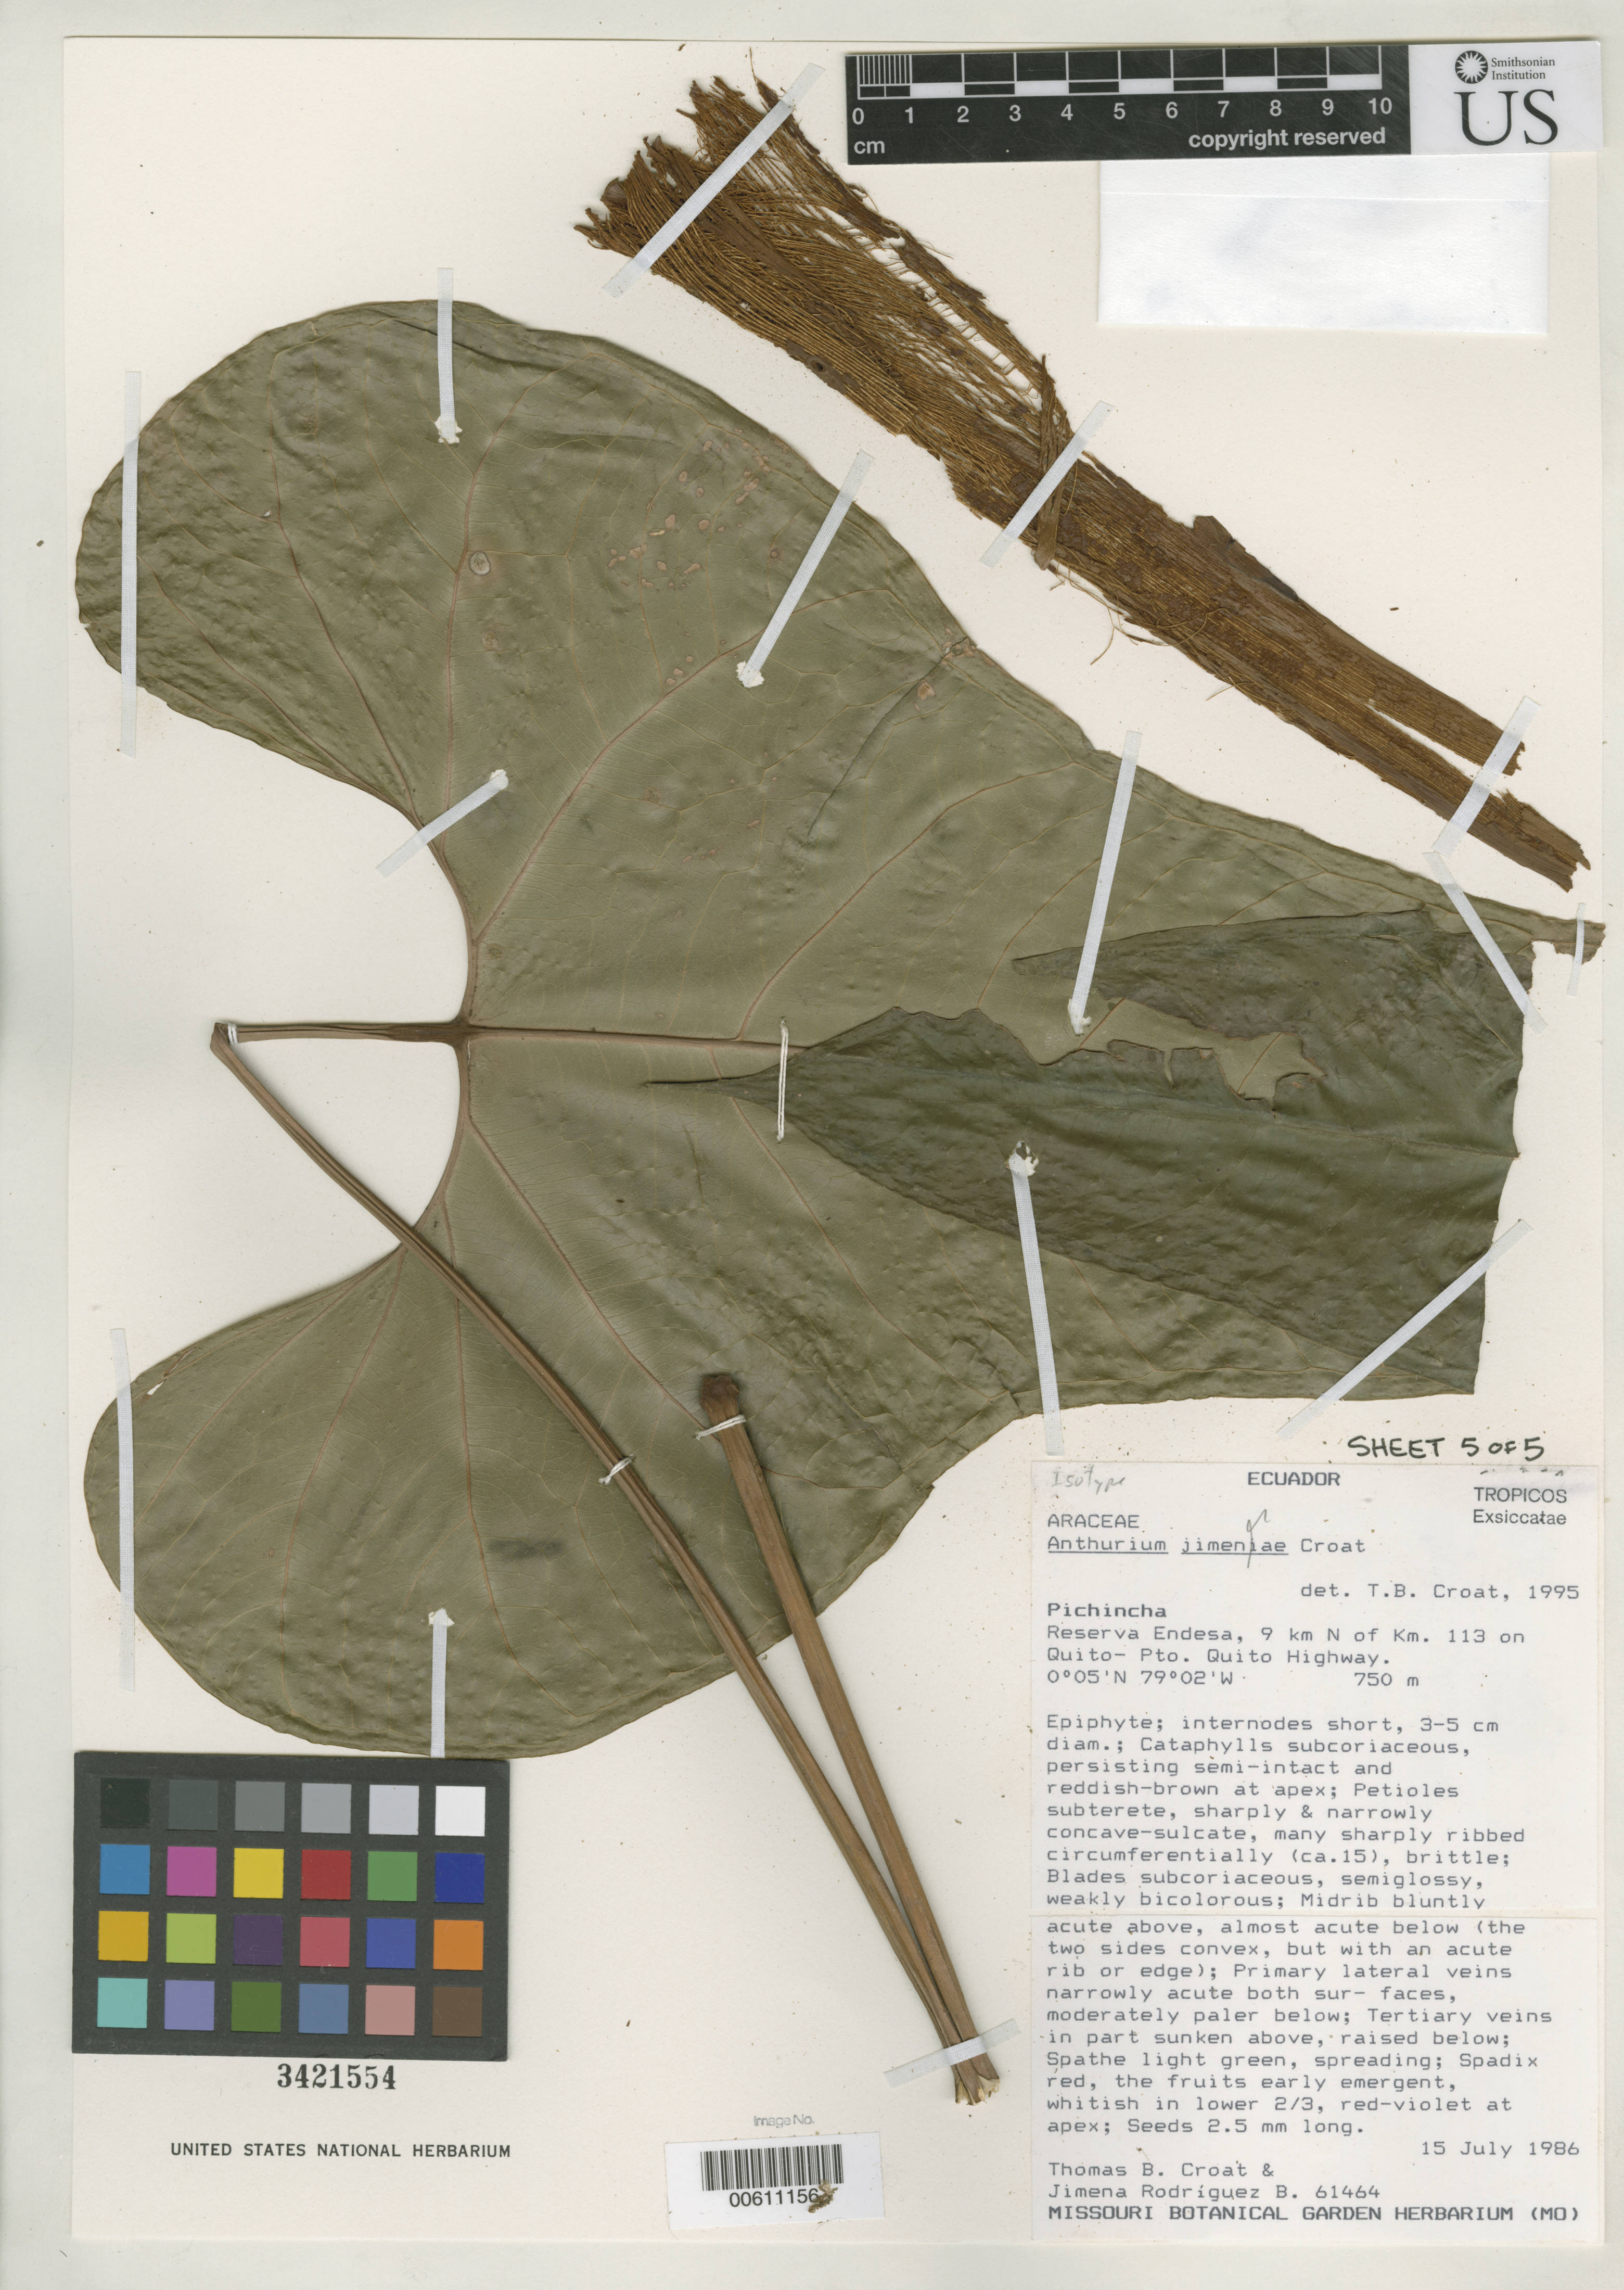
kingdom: Plantae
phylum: Tracheophyta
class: Liliopsida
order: Alismatales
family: Araceae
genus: Anthurium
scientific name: Anthurium jimenae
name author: Croat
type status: Isotype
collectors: T. B. Croat & J. Rodriguez B.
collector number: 61464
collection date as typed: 15 Jul 1986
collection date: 1986-07-15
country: Ecuador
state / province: Pichincha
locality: Reserva Endesa, N on Quito-Pto. Quito Highway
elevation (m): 750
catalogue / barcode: US 3421554